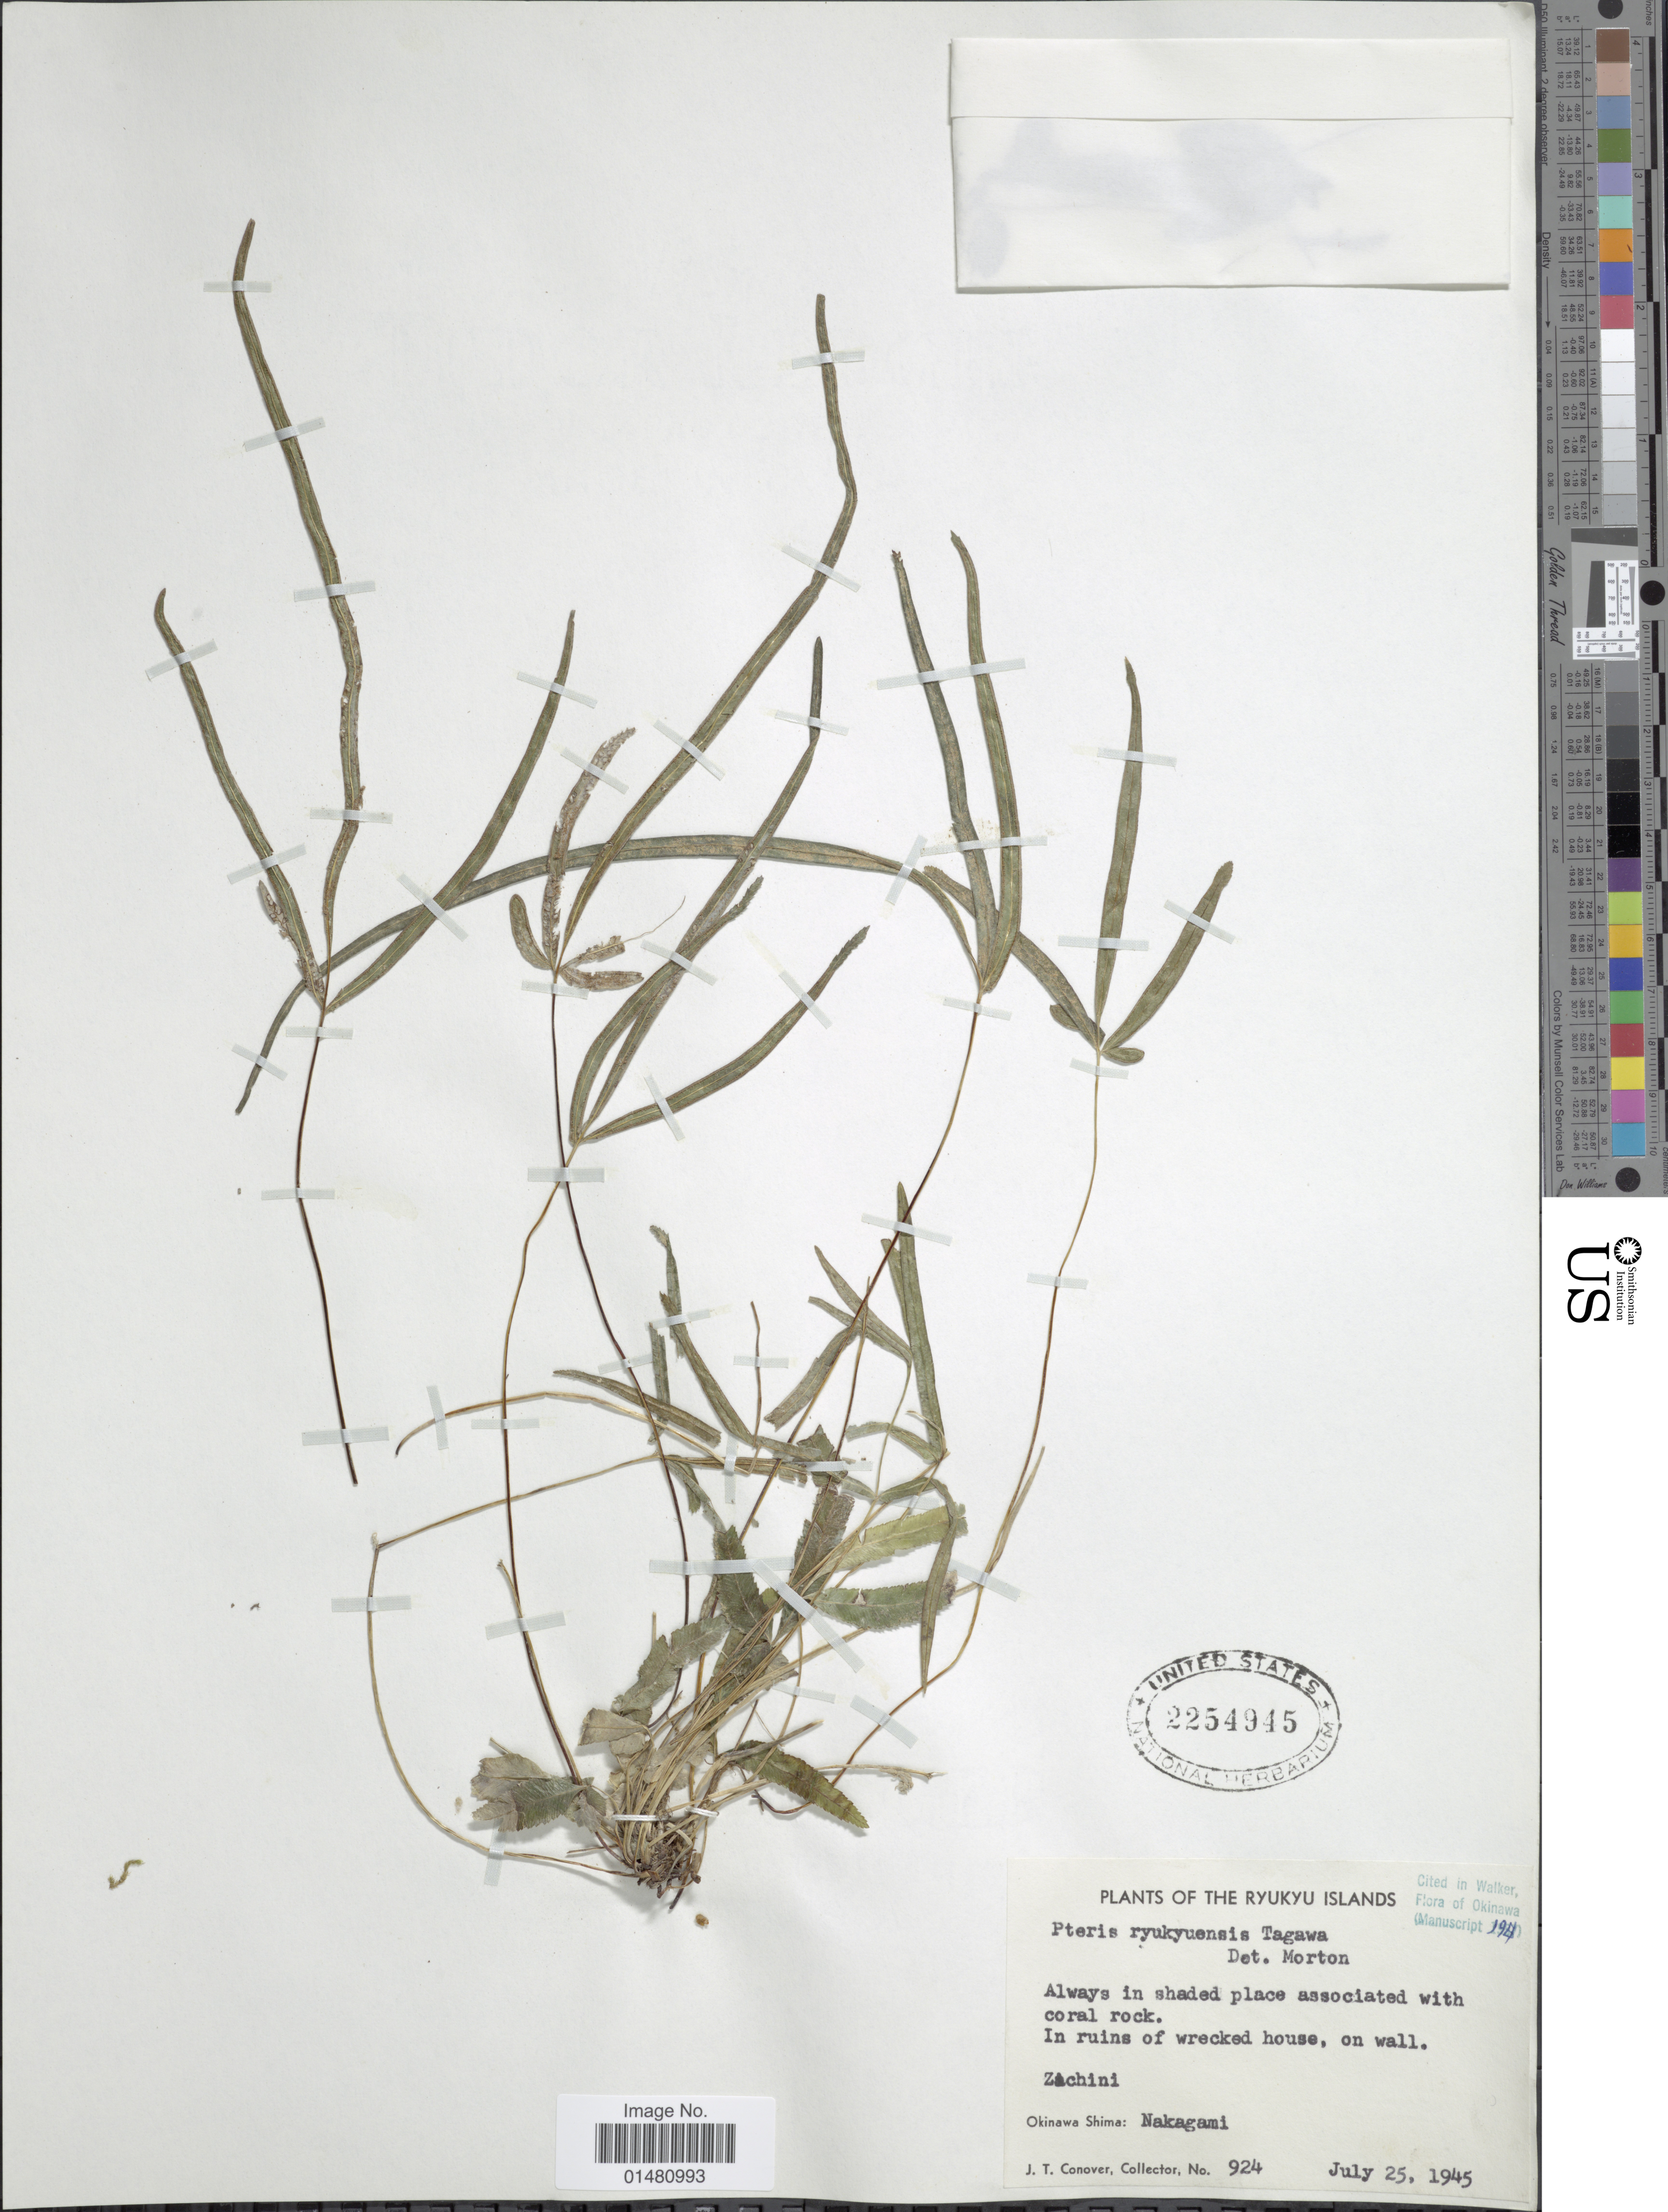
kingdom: Plantae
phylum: Tracheophyta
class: Polypodiopsida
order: Polypodiales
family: Pteridaceae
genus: Pteris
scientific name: Pteris ryukyuensis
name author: Tagawa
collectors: J. T. Conover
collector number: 924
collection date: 1945-07-25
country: Japan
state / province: Okinawa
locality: The Ryukyu Islands, Zachini, Okinawa Shima: Nakagami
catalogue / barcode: US 2254945